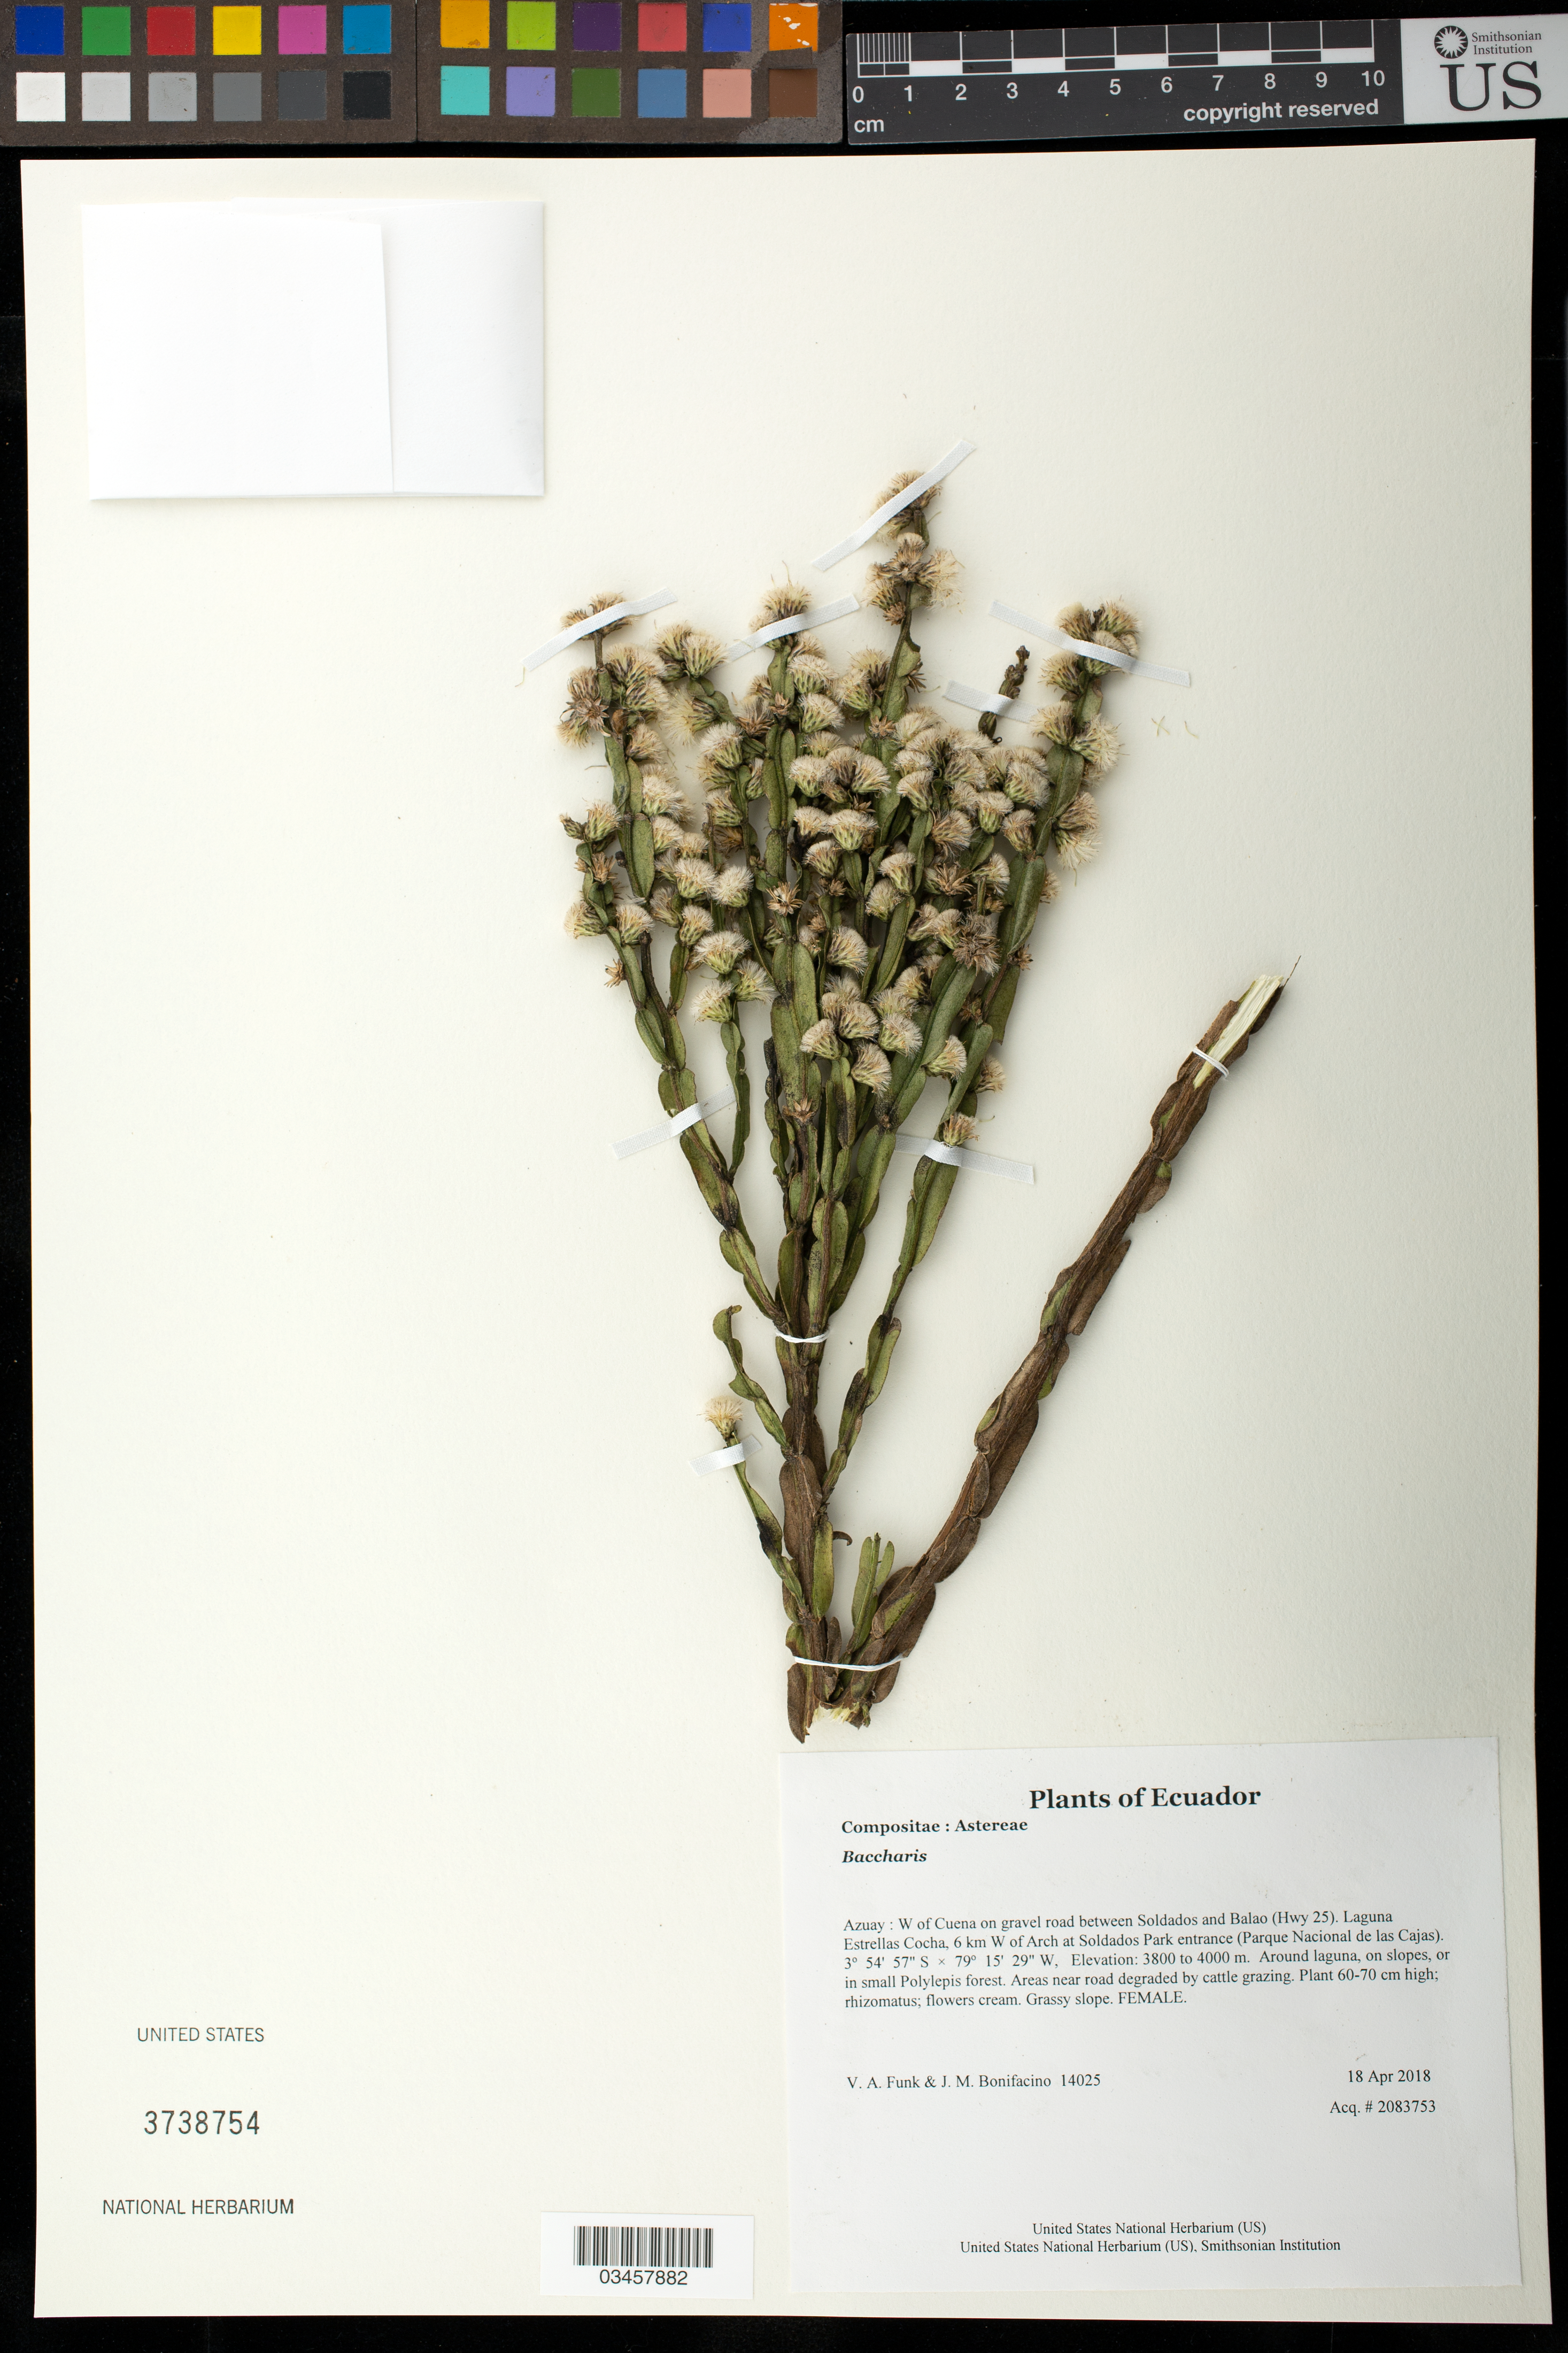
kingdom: Plantae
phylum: Tracheophyta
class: Magnoliopsida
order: Asterales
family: Asteraceae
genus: Baccharis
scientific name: Baccharis sp.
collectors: V. Funk & M. Bonifacino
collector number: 14025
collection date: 2018-04-18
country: Ecuador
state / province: Azuay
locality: W of Cuena on gravel road between Soldados and Balao (Hwy 25). Laguna Estrellas Cocha, 6 km W of Arch at Soldados Park entrance (Parque Nacional de las Cajas).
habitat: Around laguna, on slopes, or in small Polylepis forest. Areas near road degraded by cattle grazing.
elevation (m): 3800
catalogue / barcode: US 3738754